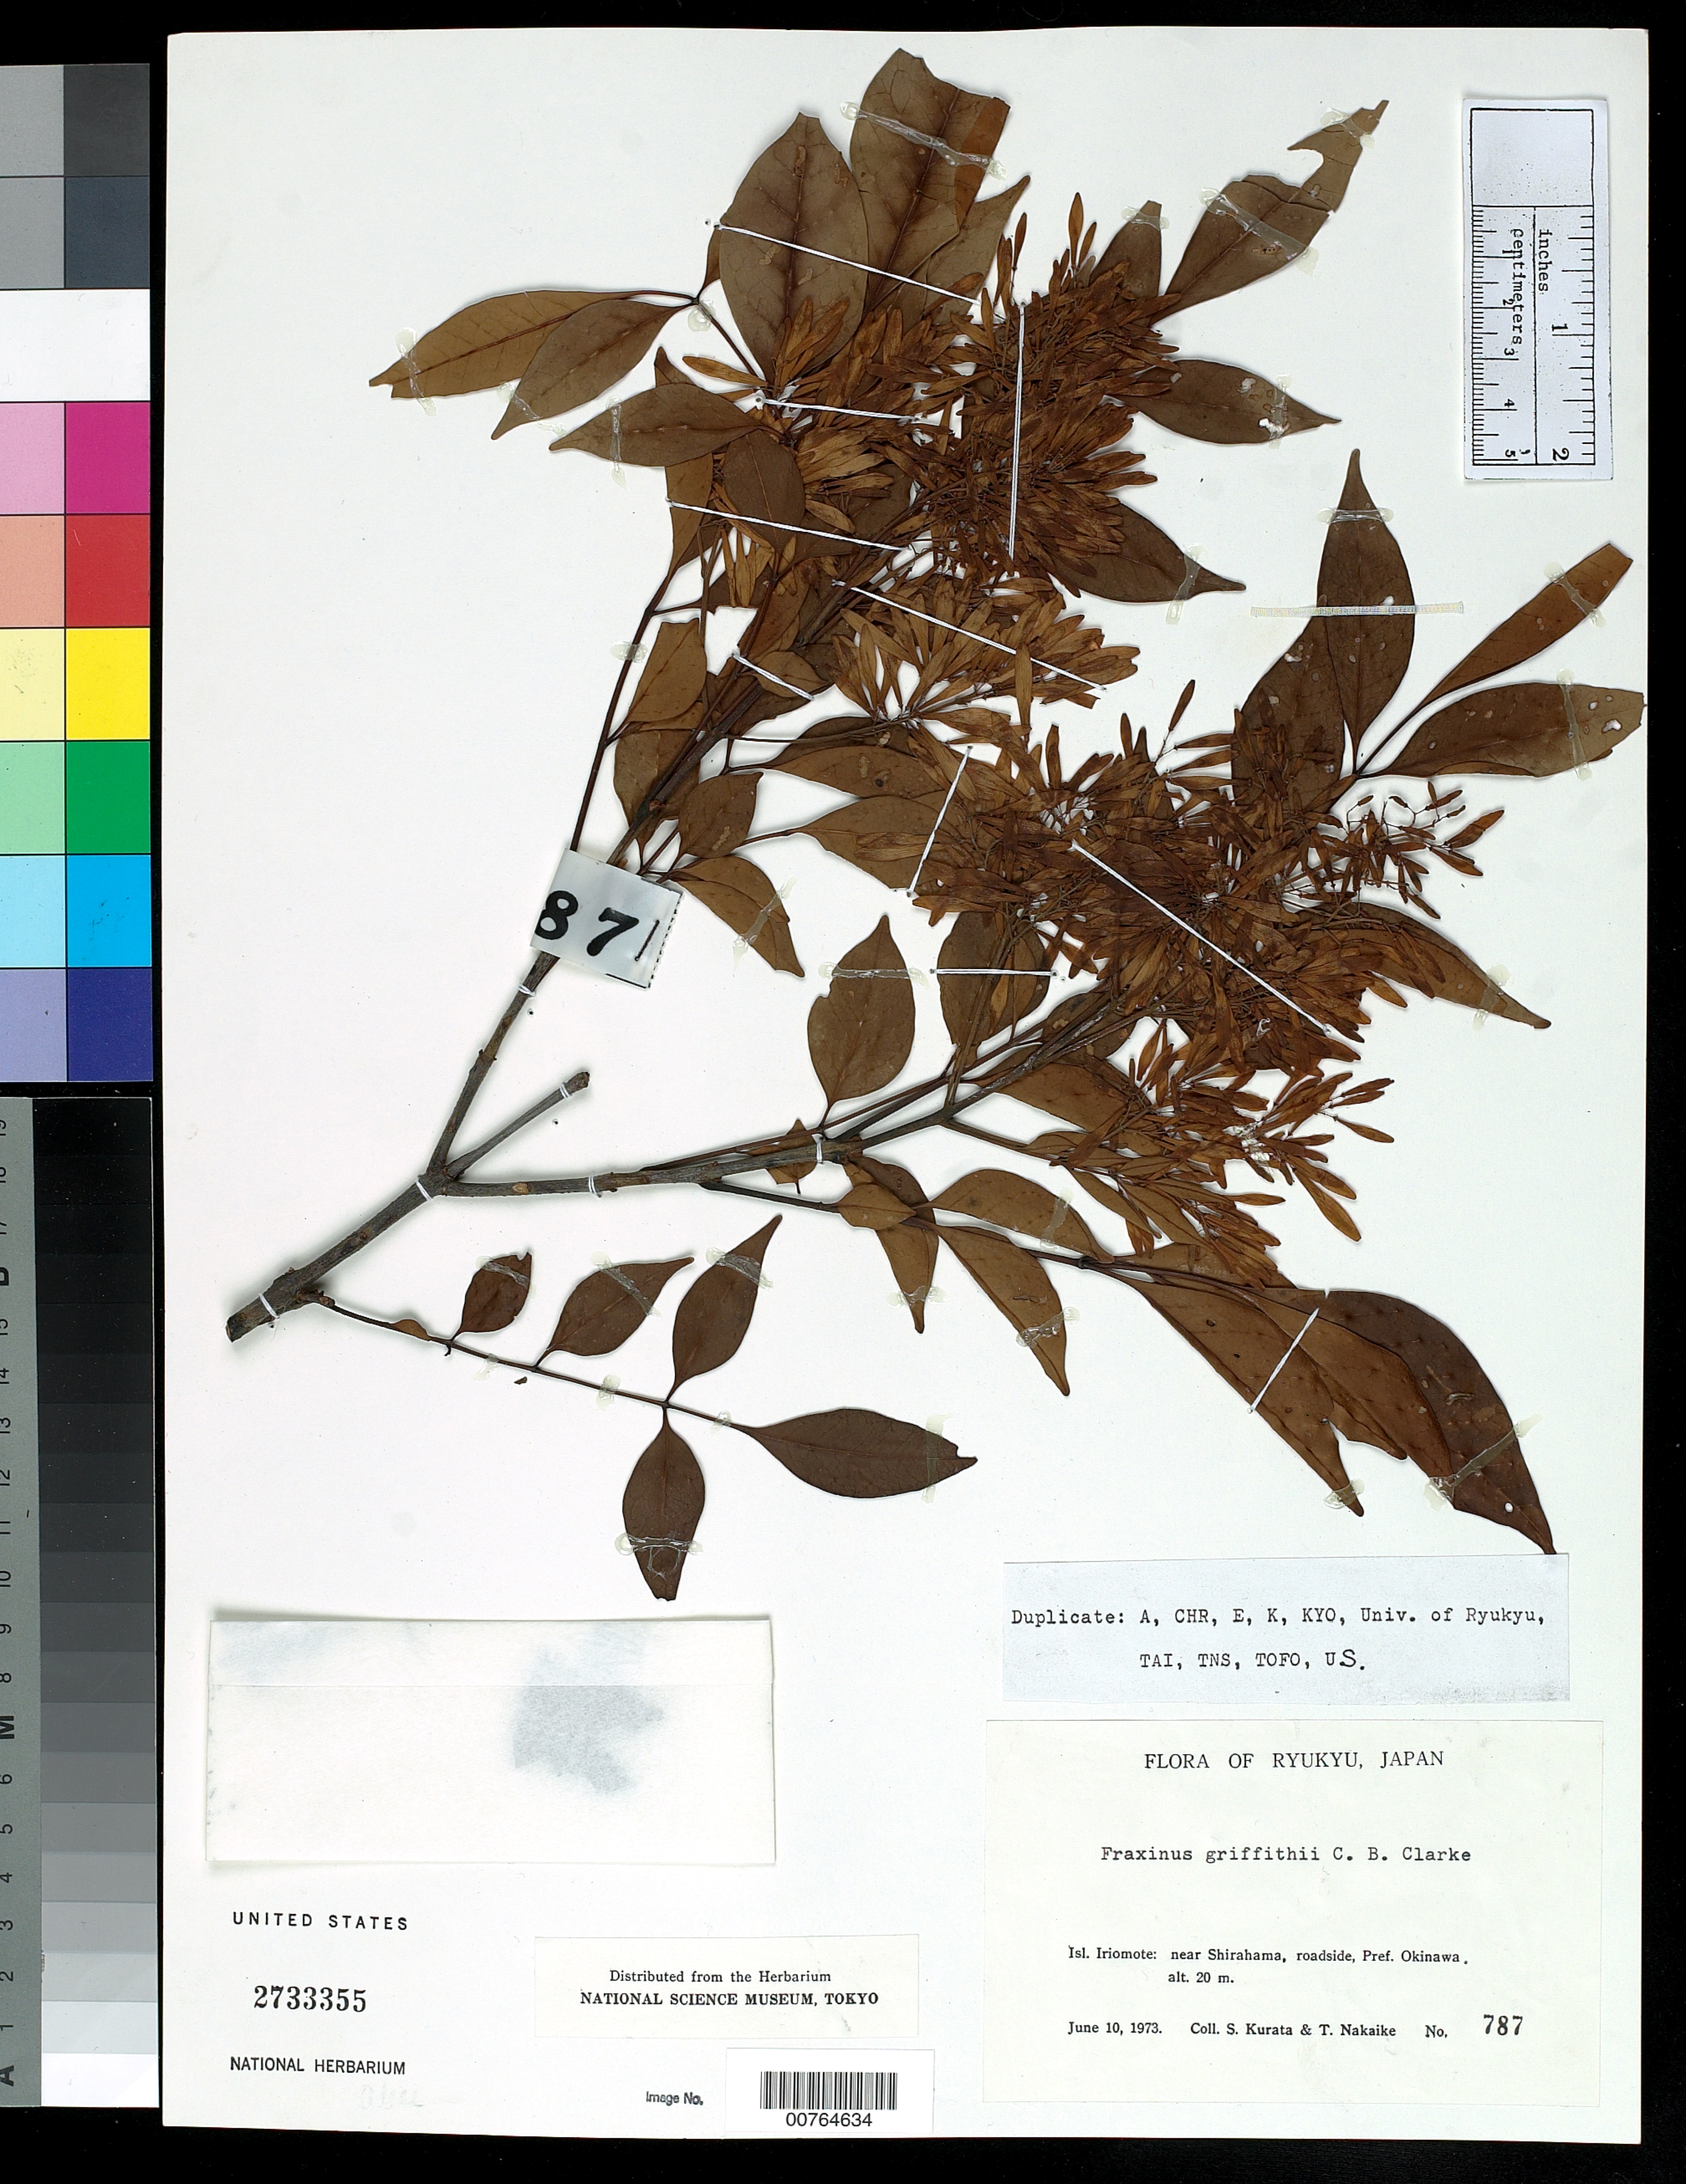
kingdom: Plantae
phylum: Tracheophyta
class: Magnoliopsida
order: Lamiales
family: Oleaceae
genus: Fraxinus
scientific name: Fraxinus griffithii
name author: C.B. Clarke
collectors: Sa. Kurata & T. Nakaike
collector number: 787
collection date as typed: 10 Jun 1973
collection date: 1973-06-10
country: Japan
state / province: Okinawa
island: Iriomote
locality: Near Shirahama.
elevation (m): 20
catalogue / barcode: US 2733355